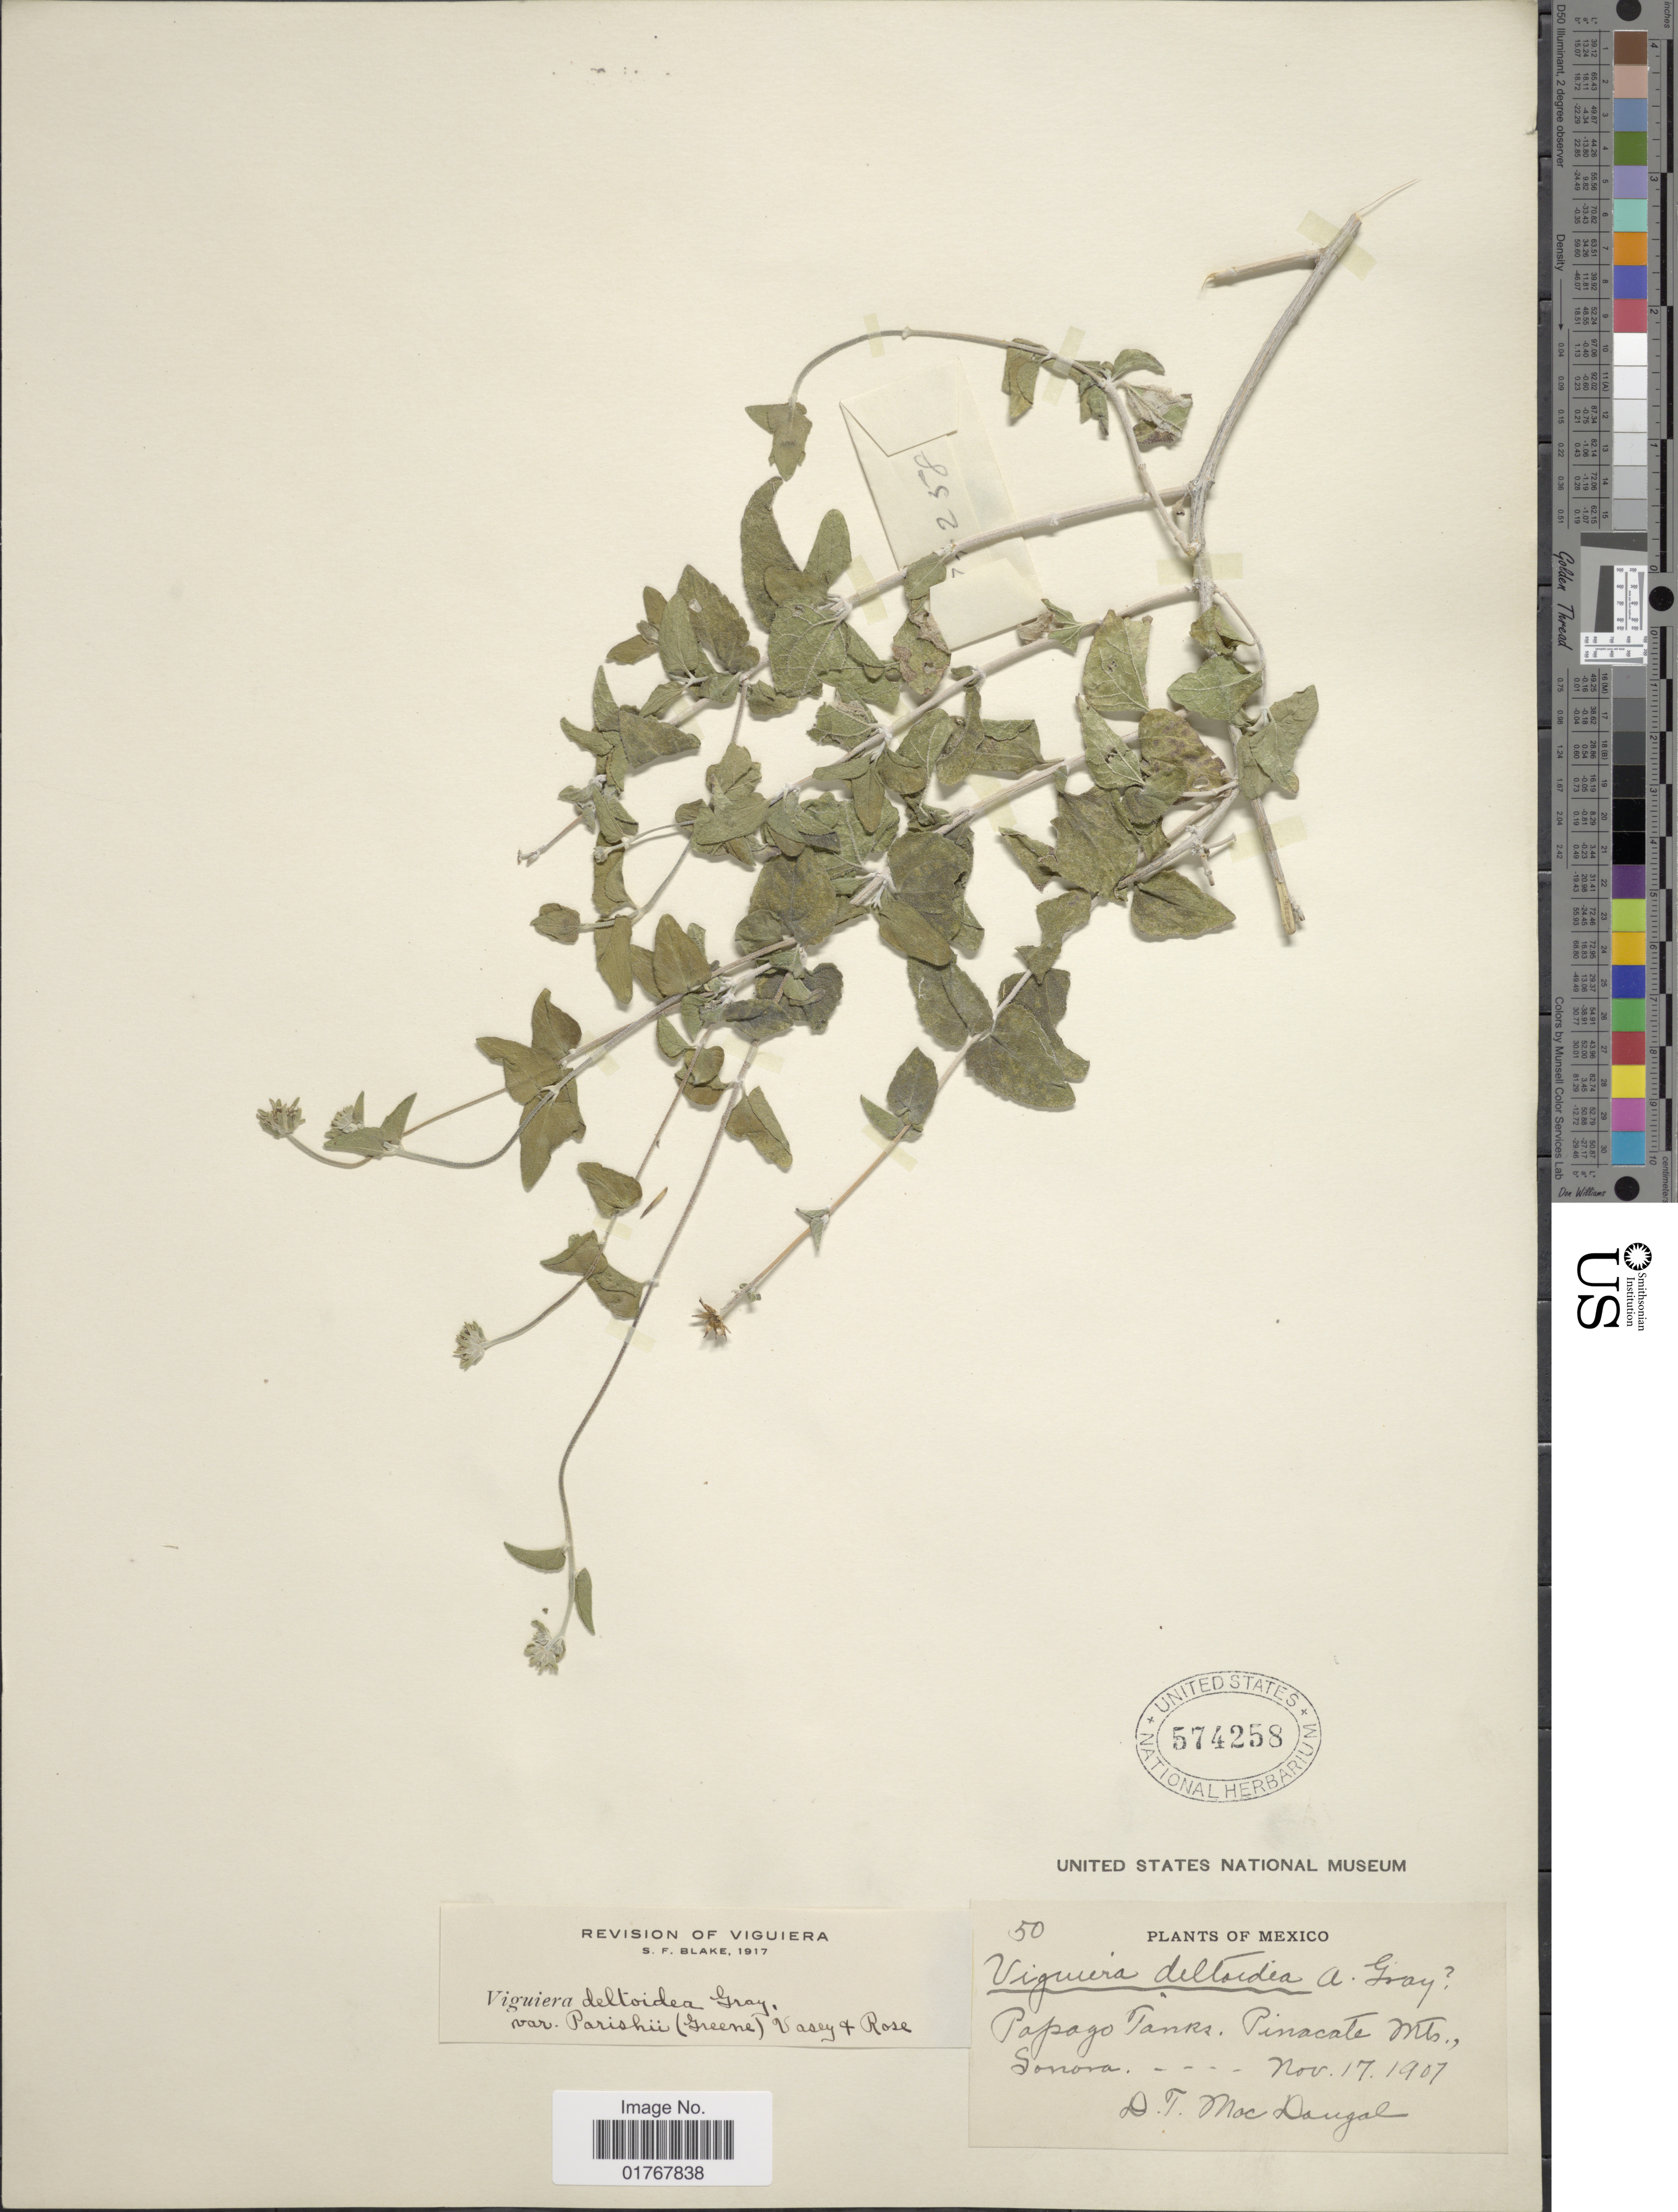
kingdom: Plantae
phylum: Tracheophyta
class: Magnoliopsida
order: Asterales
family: Asteraceae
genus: Viguiera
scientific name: Viguiera deltoidea var. parishii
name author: (Greene) Vasey & Rose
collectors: D. T. MacDougal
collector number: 50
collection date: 1907-11-17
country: Mexico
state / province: Sonora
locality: Papago Tanks, Pinacate Mts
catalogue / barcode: US 574258